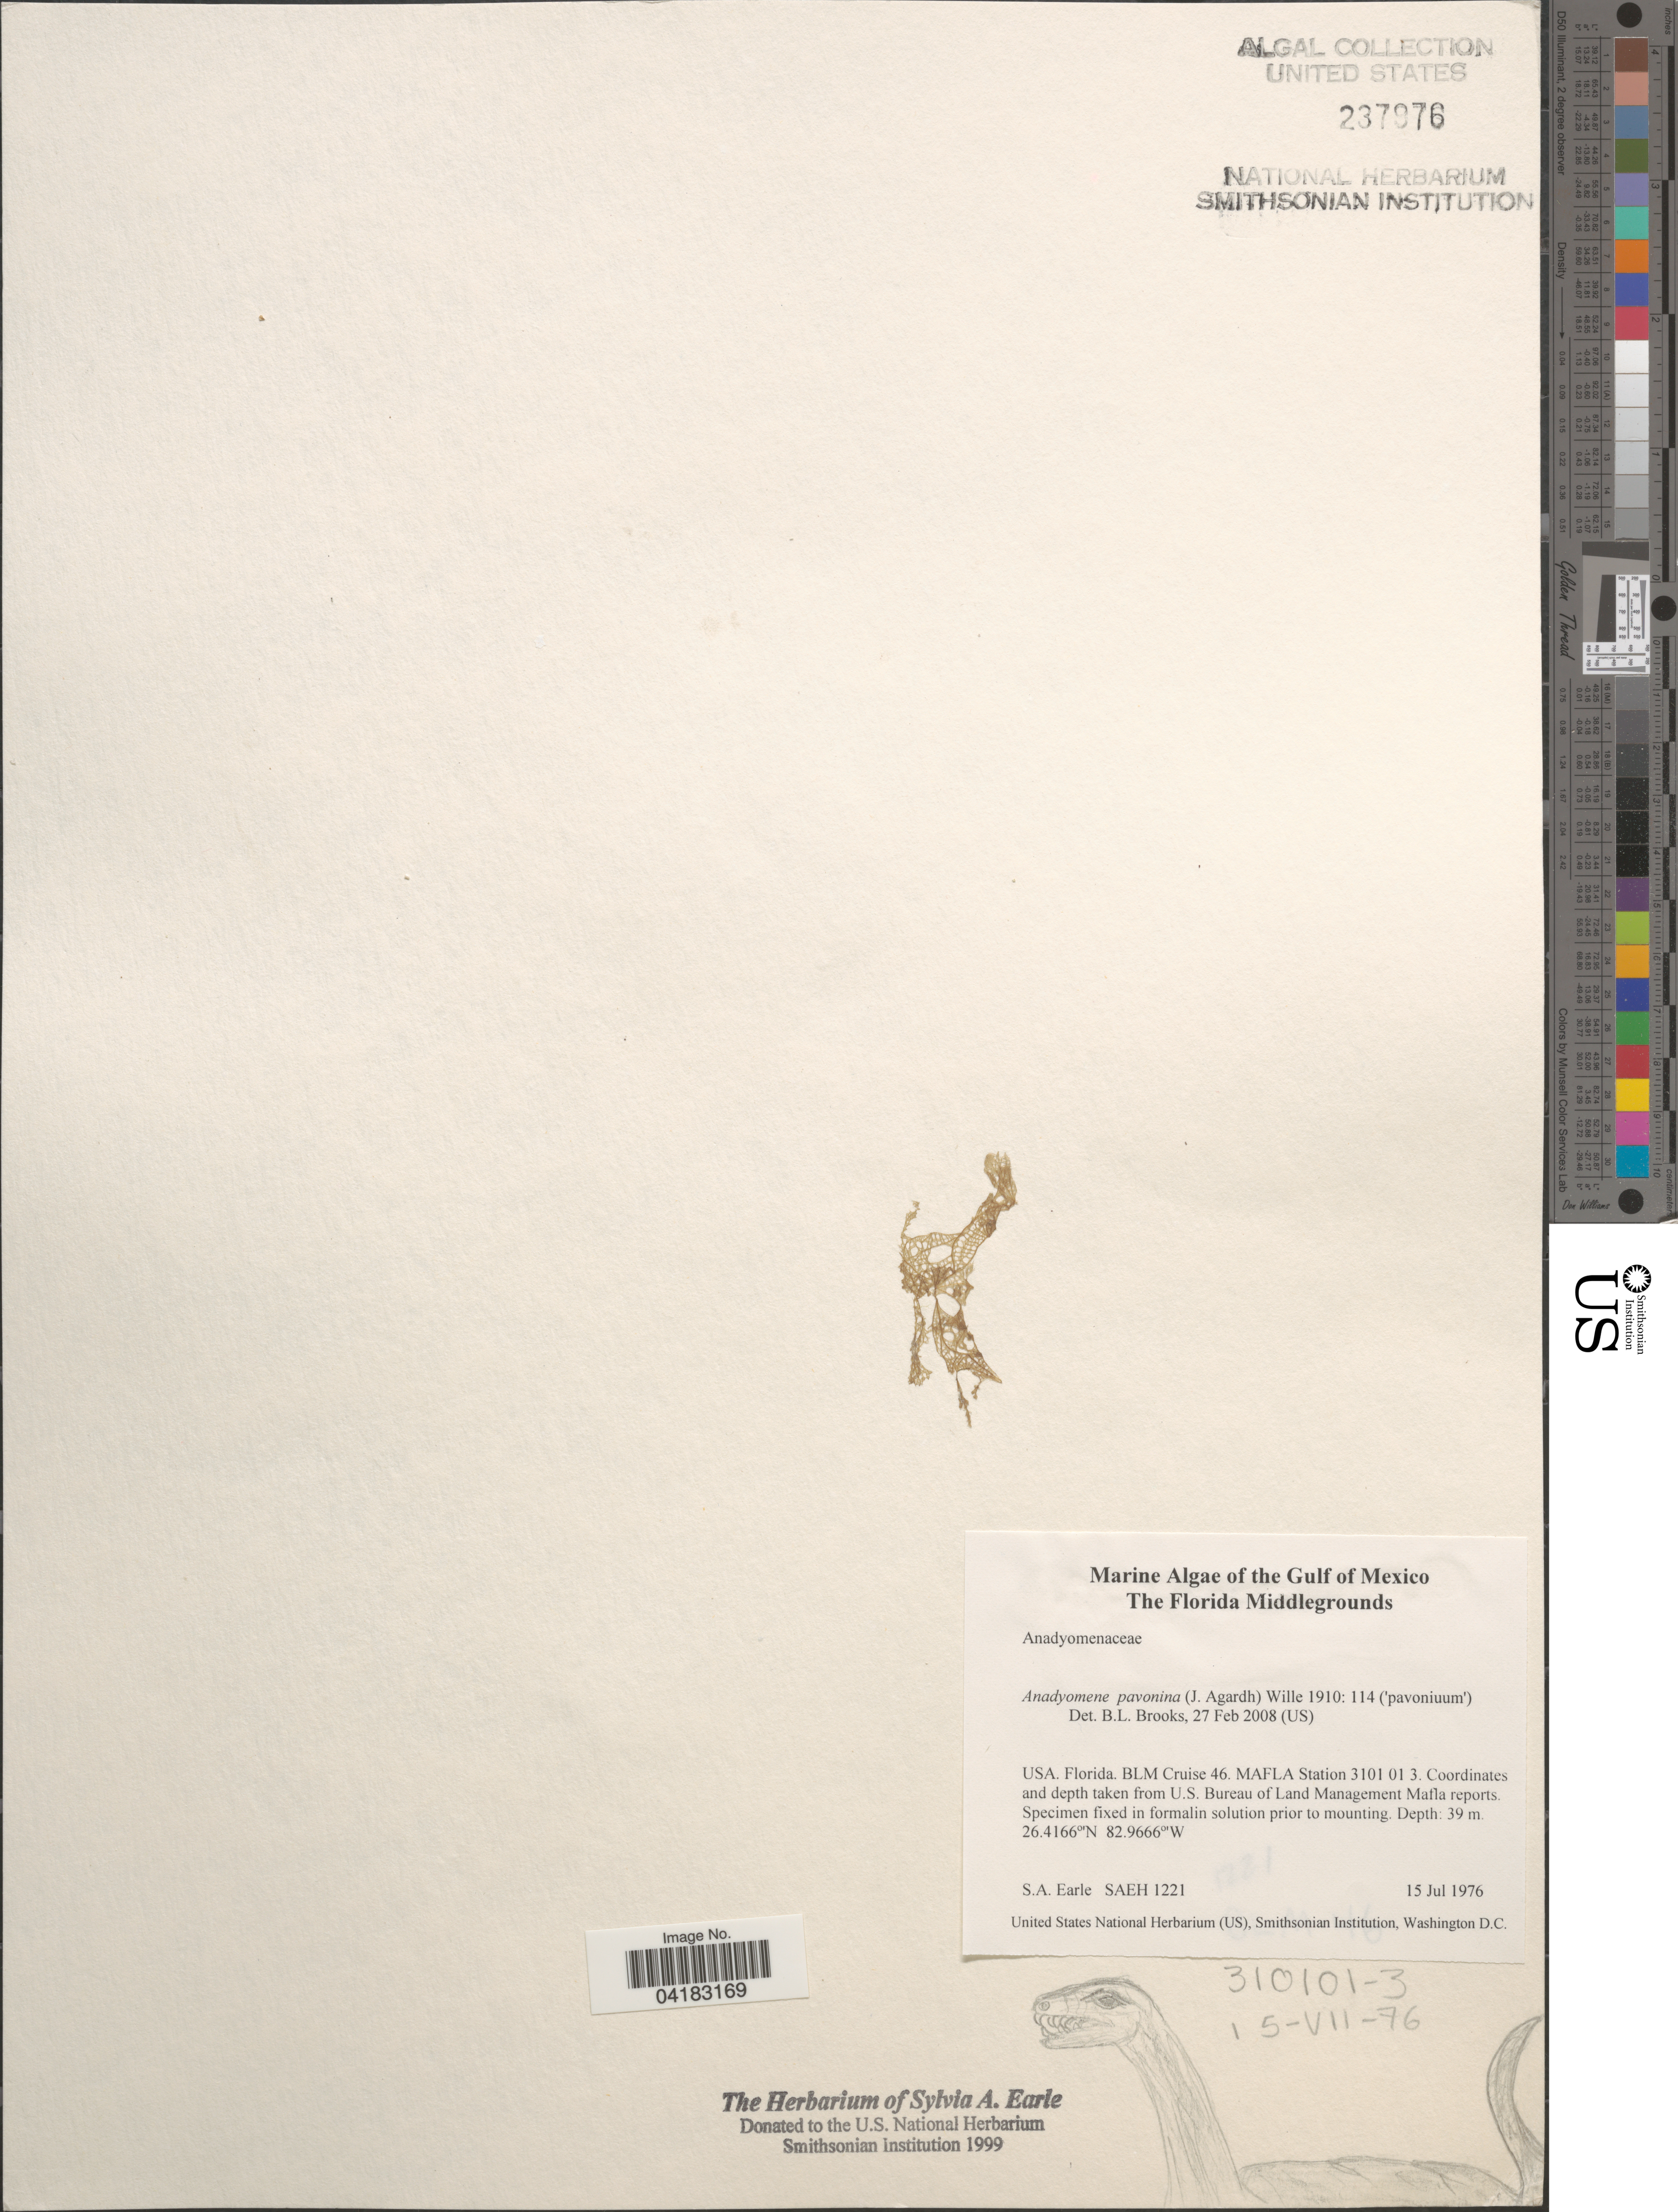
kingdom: Plantae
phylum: Chlorophyta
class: Ulvophyceae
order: Cladophorales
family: Anadyomenaceae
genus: Anadyomene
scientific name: Anadyomene pavonina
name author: (J. Agardh) J. Wille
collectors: S. A. Earle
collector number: SAEH1221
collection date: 1976-07-15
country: United States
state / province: Florida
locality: Gulf of Mexico. The Florida Middlegrounds. BLM Cruise 46. MAFLA Station 3101 01 3.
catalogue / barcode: US 237976